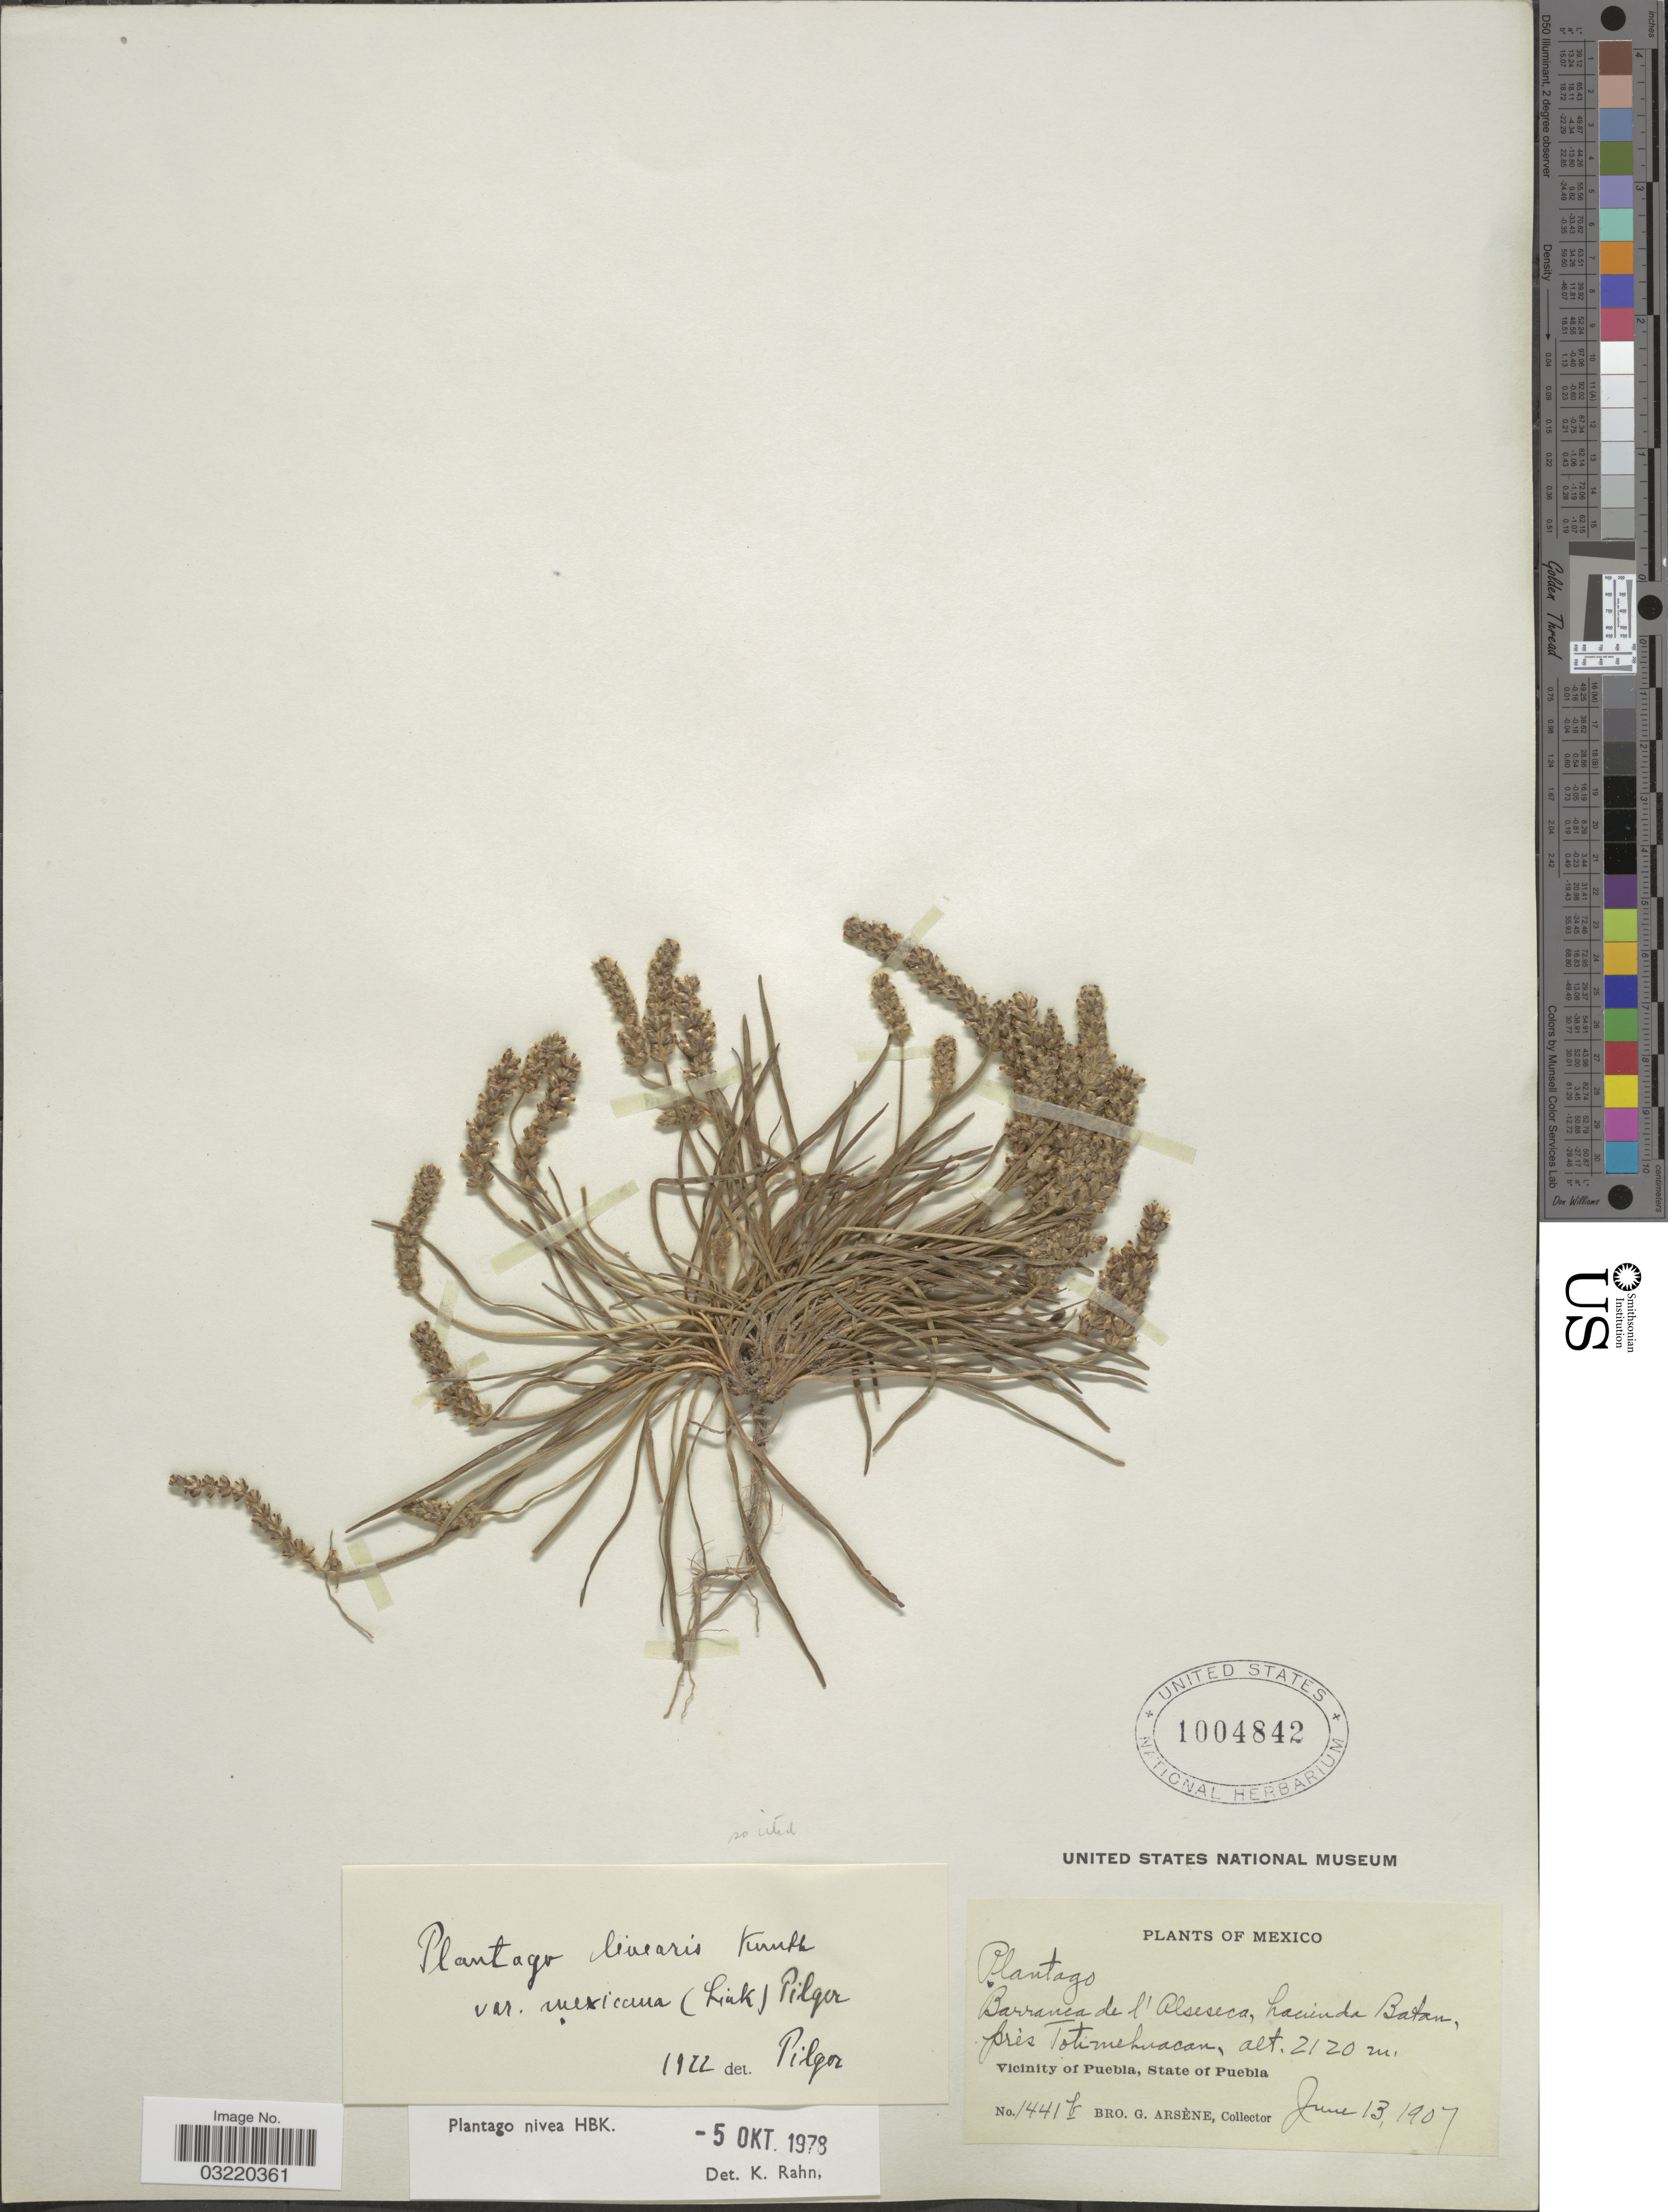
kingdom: Plantae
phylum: Tracheophyta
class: Magnoliopsida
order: Lamiales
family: Plantaginaceae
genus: Plantago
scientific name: Plantago nivea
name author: Kunth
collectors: Bro. G. Arsène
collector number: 1441b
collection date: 1907-06-13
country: Mexico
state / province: Puebla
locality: Barranca del l'Alseseca, hacienda Batan, près Totimehuacan. Vicinity of Puebla.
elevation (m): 2120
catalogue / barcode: US 1004842